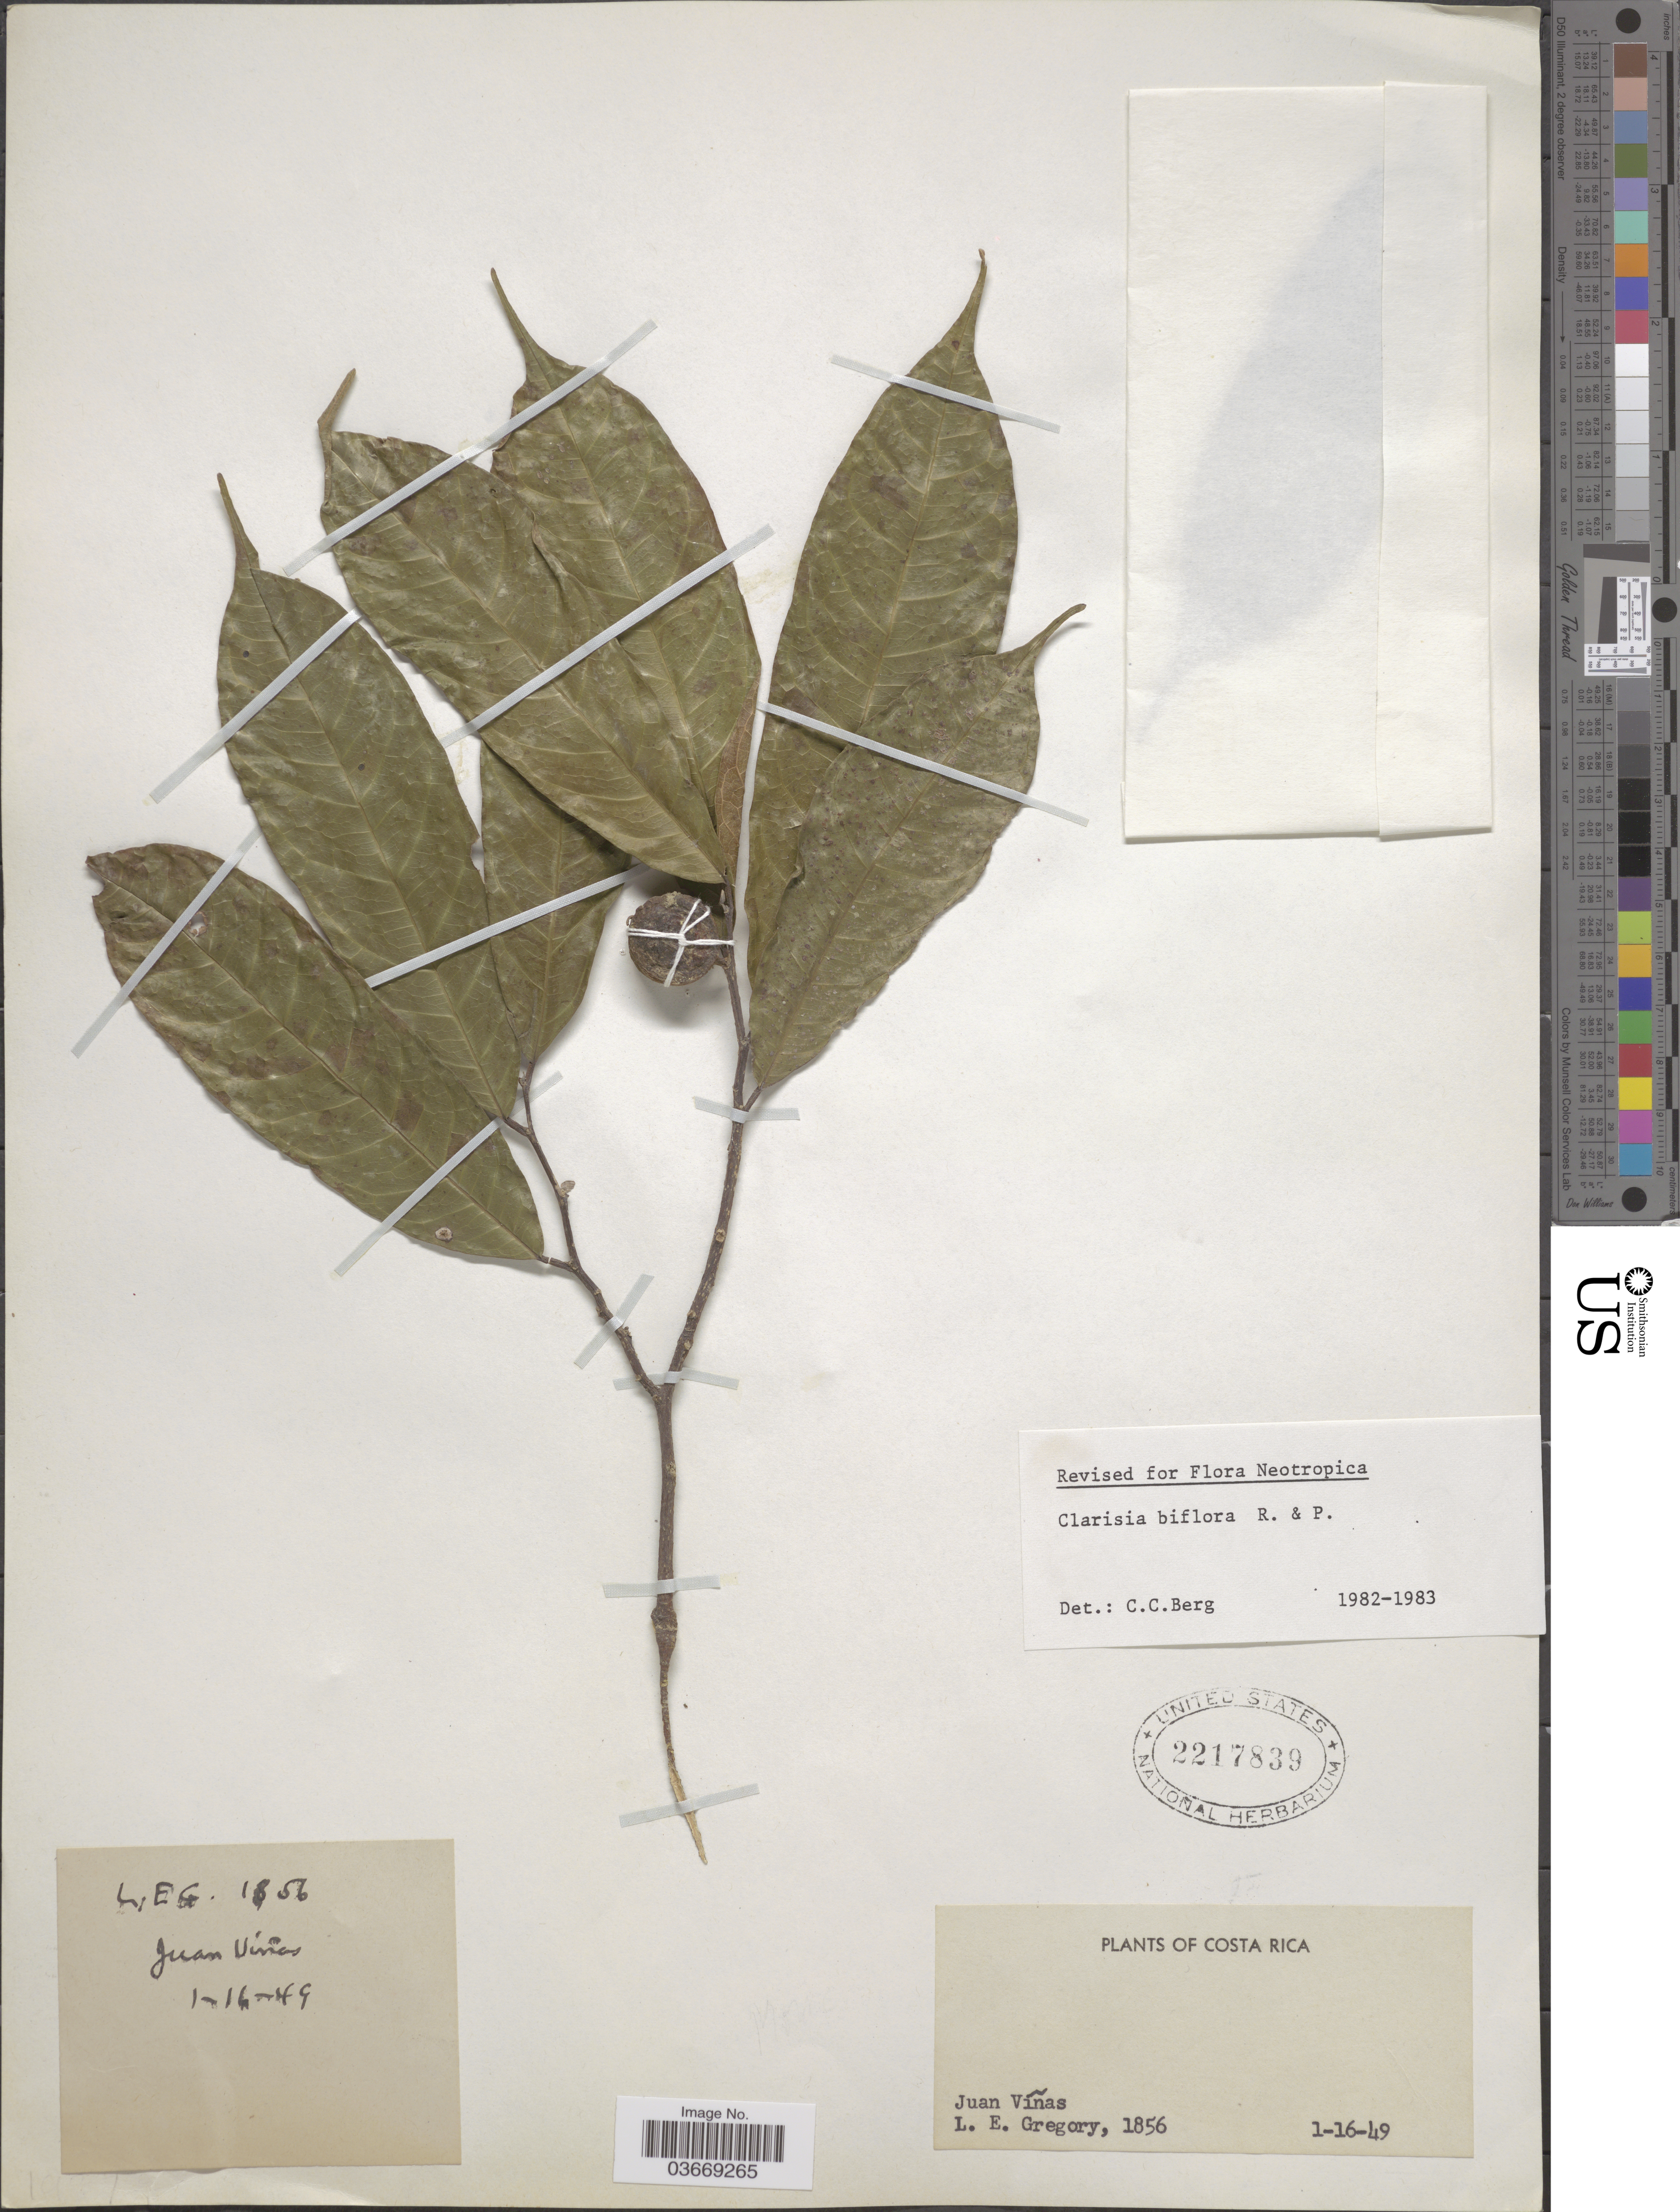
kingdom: Plantae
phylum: Tracheophyta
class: Magnoliopsida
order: Rosales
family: Moraceae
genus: Clarisia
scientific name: Clarisia biflora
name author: Ruiz & Pav.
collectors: L. E. Gregory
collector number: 1856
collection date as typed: Transcribed d/m/y: 16/1/49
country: Costa Rica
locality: Juan Viñas.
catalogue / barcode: US 2217839